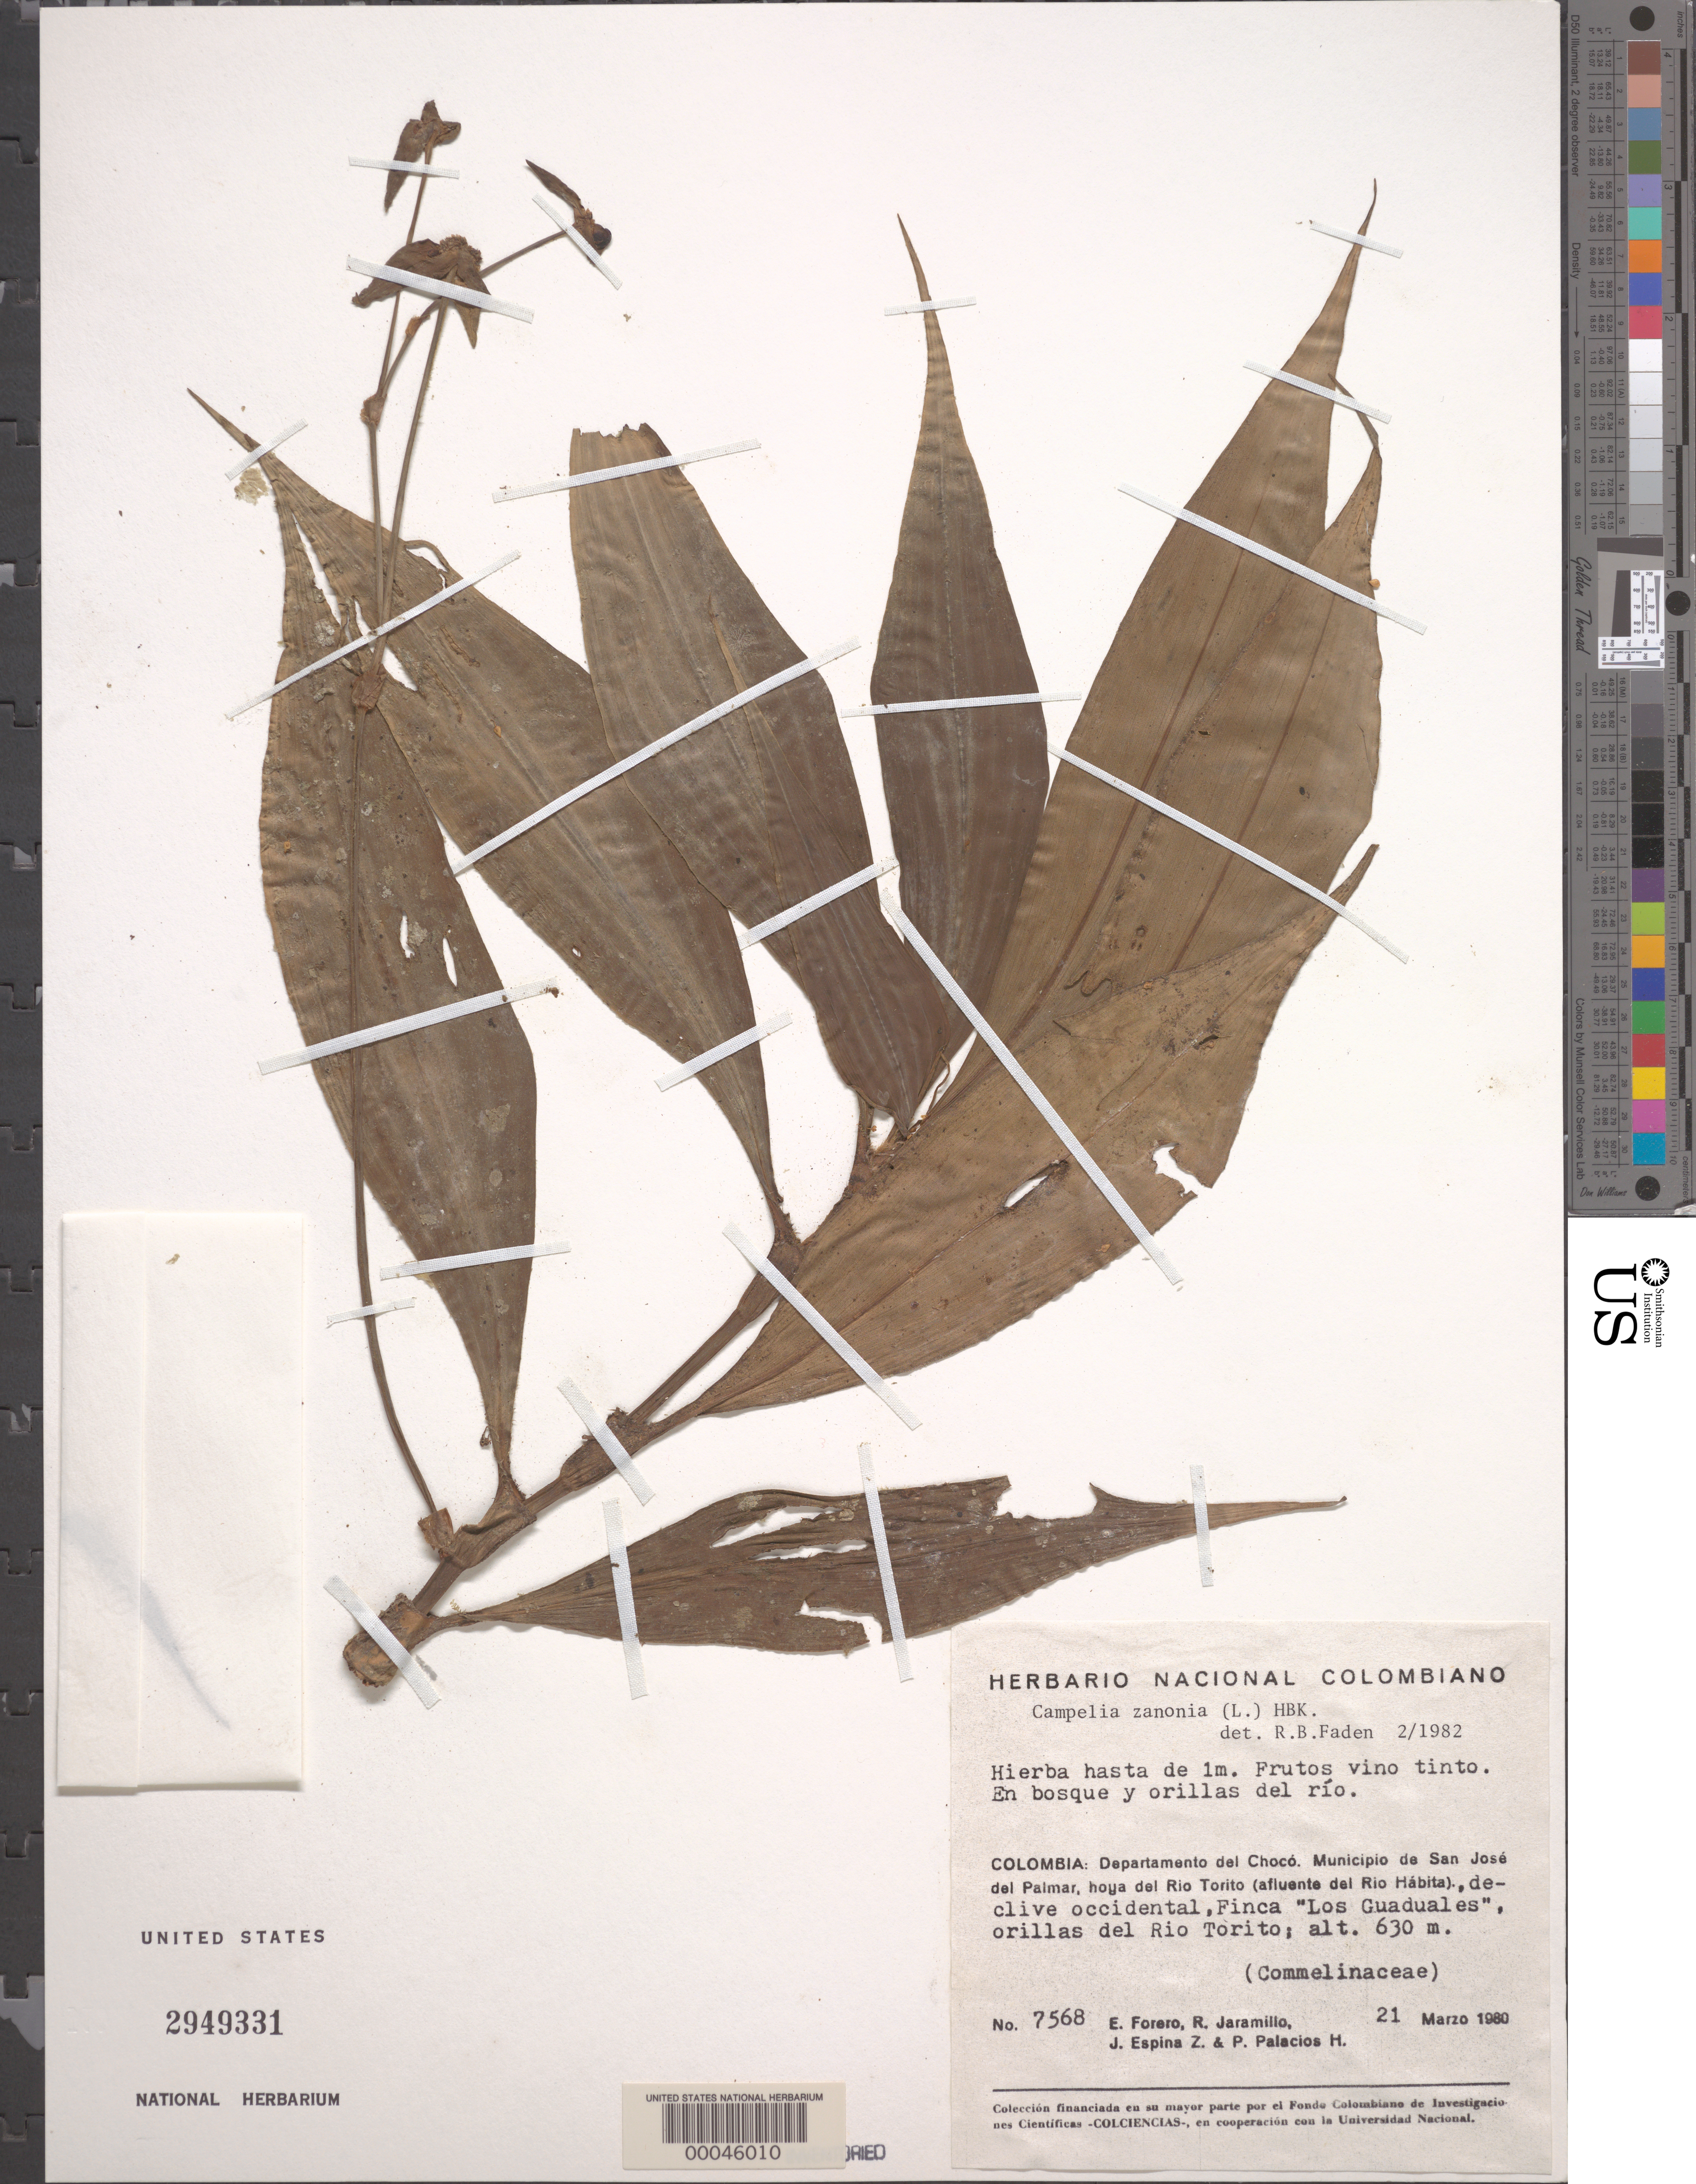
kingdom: Plantae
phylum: Tracheophyta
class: Liliopsida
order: Commelinales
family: Commelinaceae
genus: Tradescantia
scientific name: Tradescantia zanonia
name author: (L.) Sw.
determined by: Faden, Robert B., (US), Smithsonian Institution - National Museum of Natural History (UNITED STATES)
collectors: E. Forero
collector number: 7568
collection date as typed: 21 Mar 1980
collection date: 1980-03-21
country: Colombia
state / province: Chocó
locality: Rio Torito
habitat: Riverbank, forest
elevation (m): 630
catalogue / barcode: US 2949331